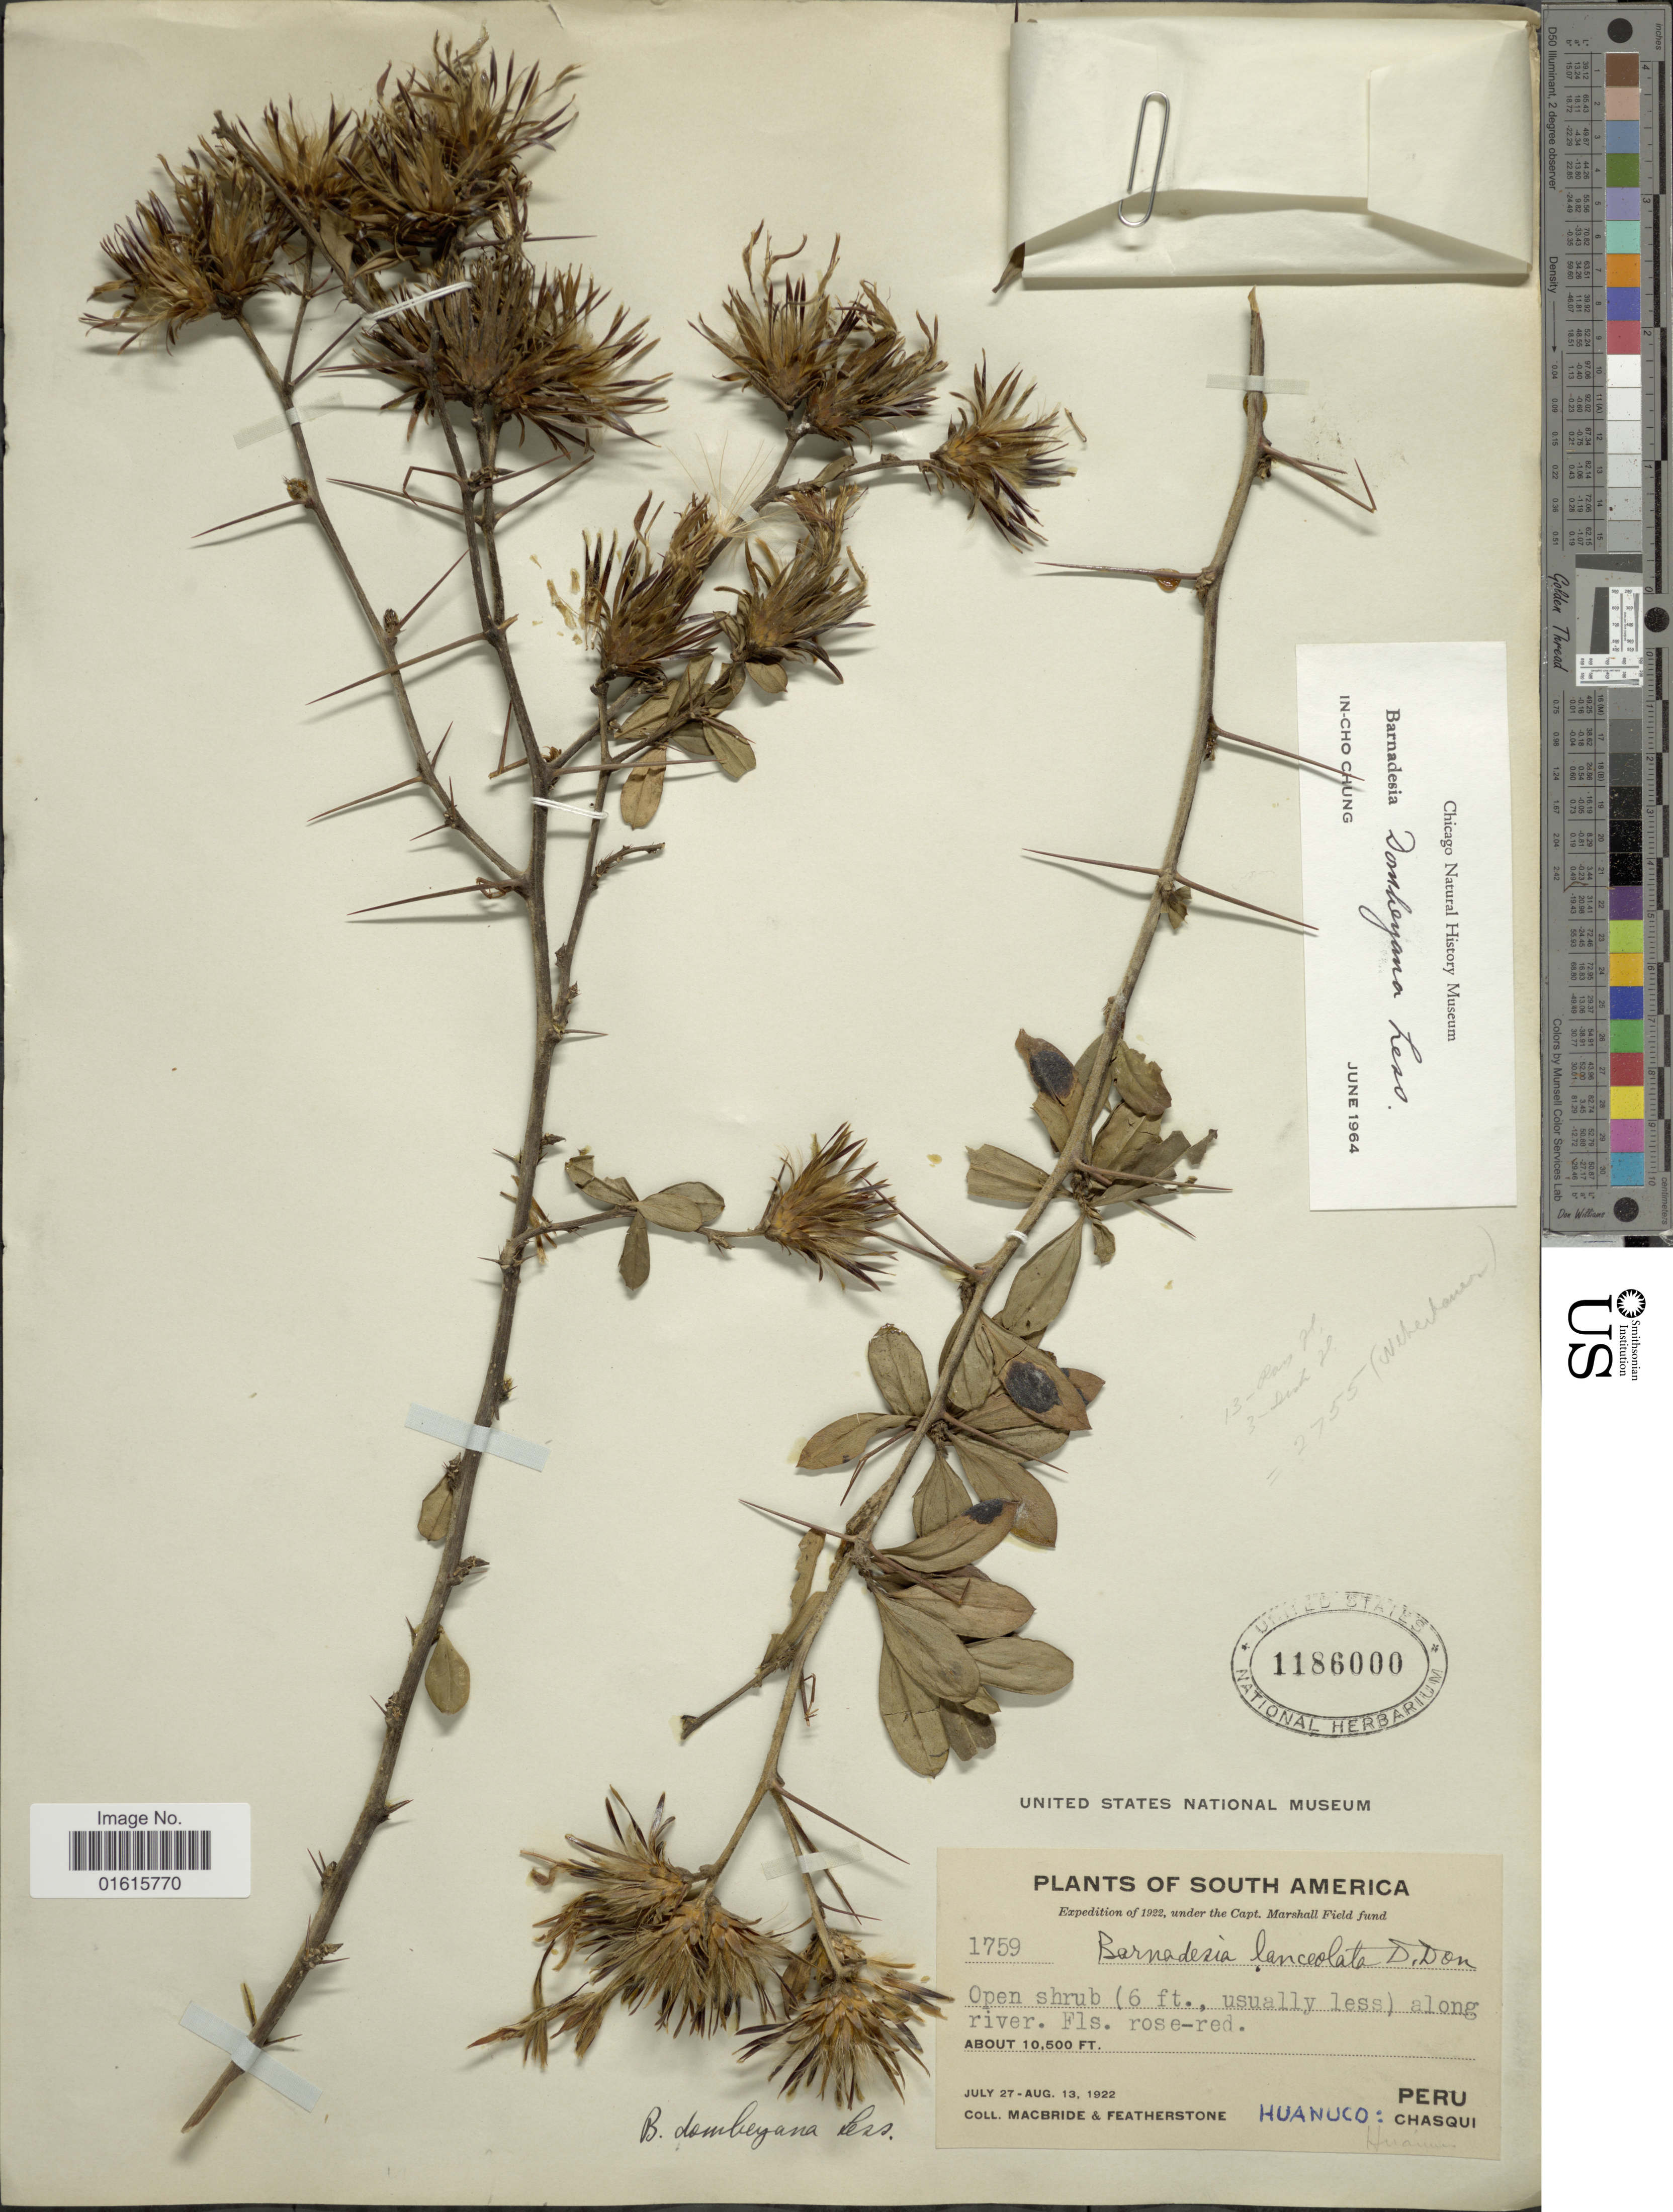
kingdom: Plantae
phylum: Tracheophyta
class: Magnoliopsida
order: Asterales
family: Asteraceae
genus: Barnadesia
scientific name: Barnadesia dombeyana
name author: Less.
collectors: Macbride, -- & -. Featherstone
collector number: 1759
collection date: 1922-07-27/1922-08-13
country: Peru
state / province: Huánuco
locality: Open shrub (6 ft. usually less) along river. Fls. rose-red. Chasqui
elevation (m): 3200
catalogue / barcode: US 1186000